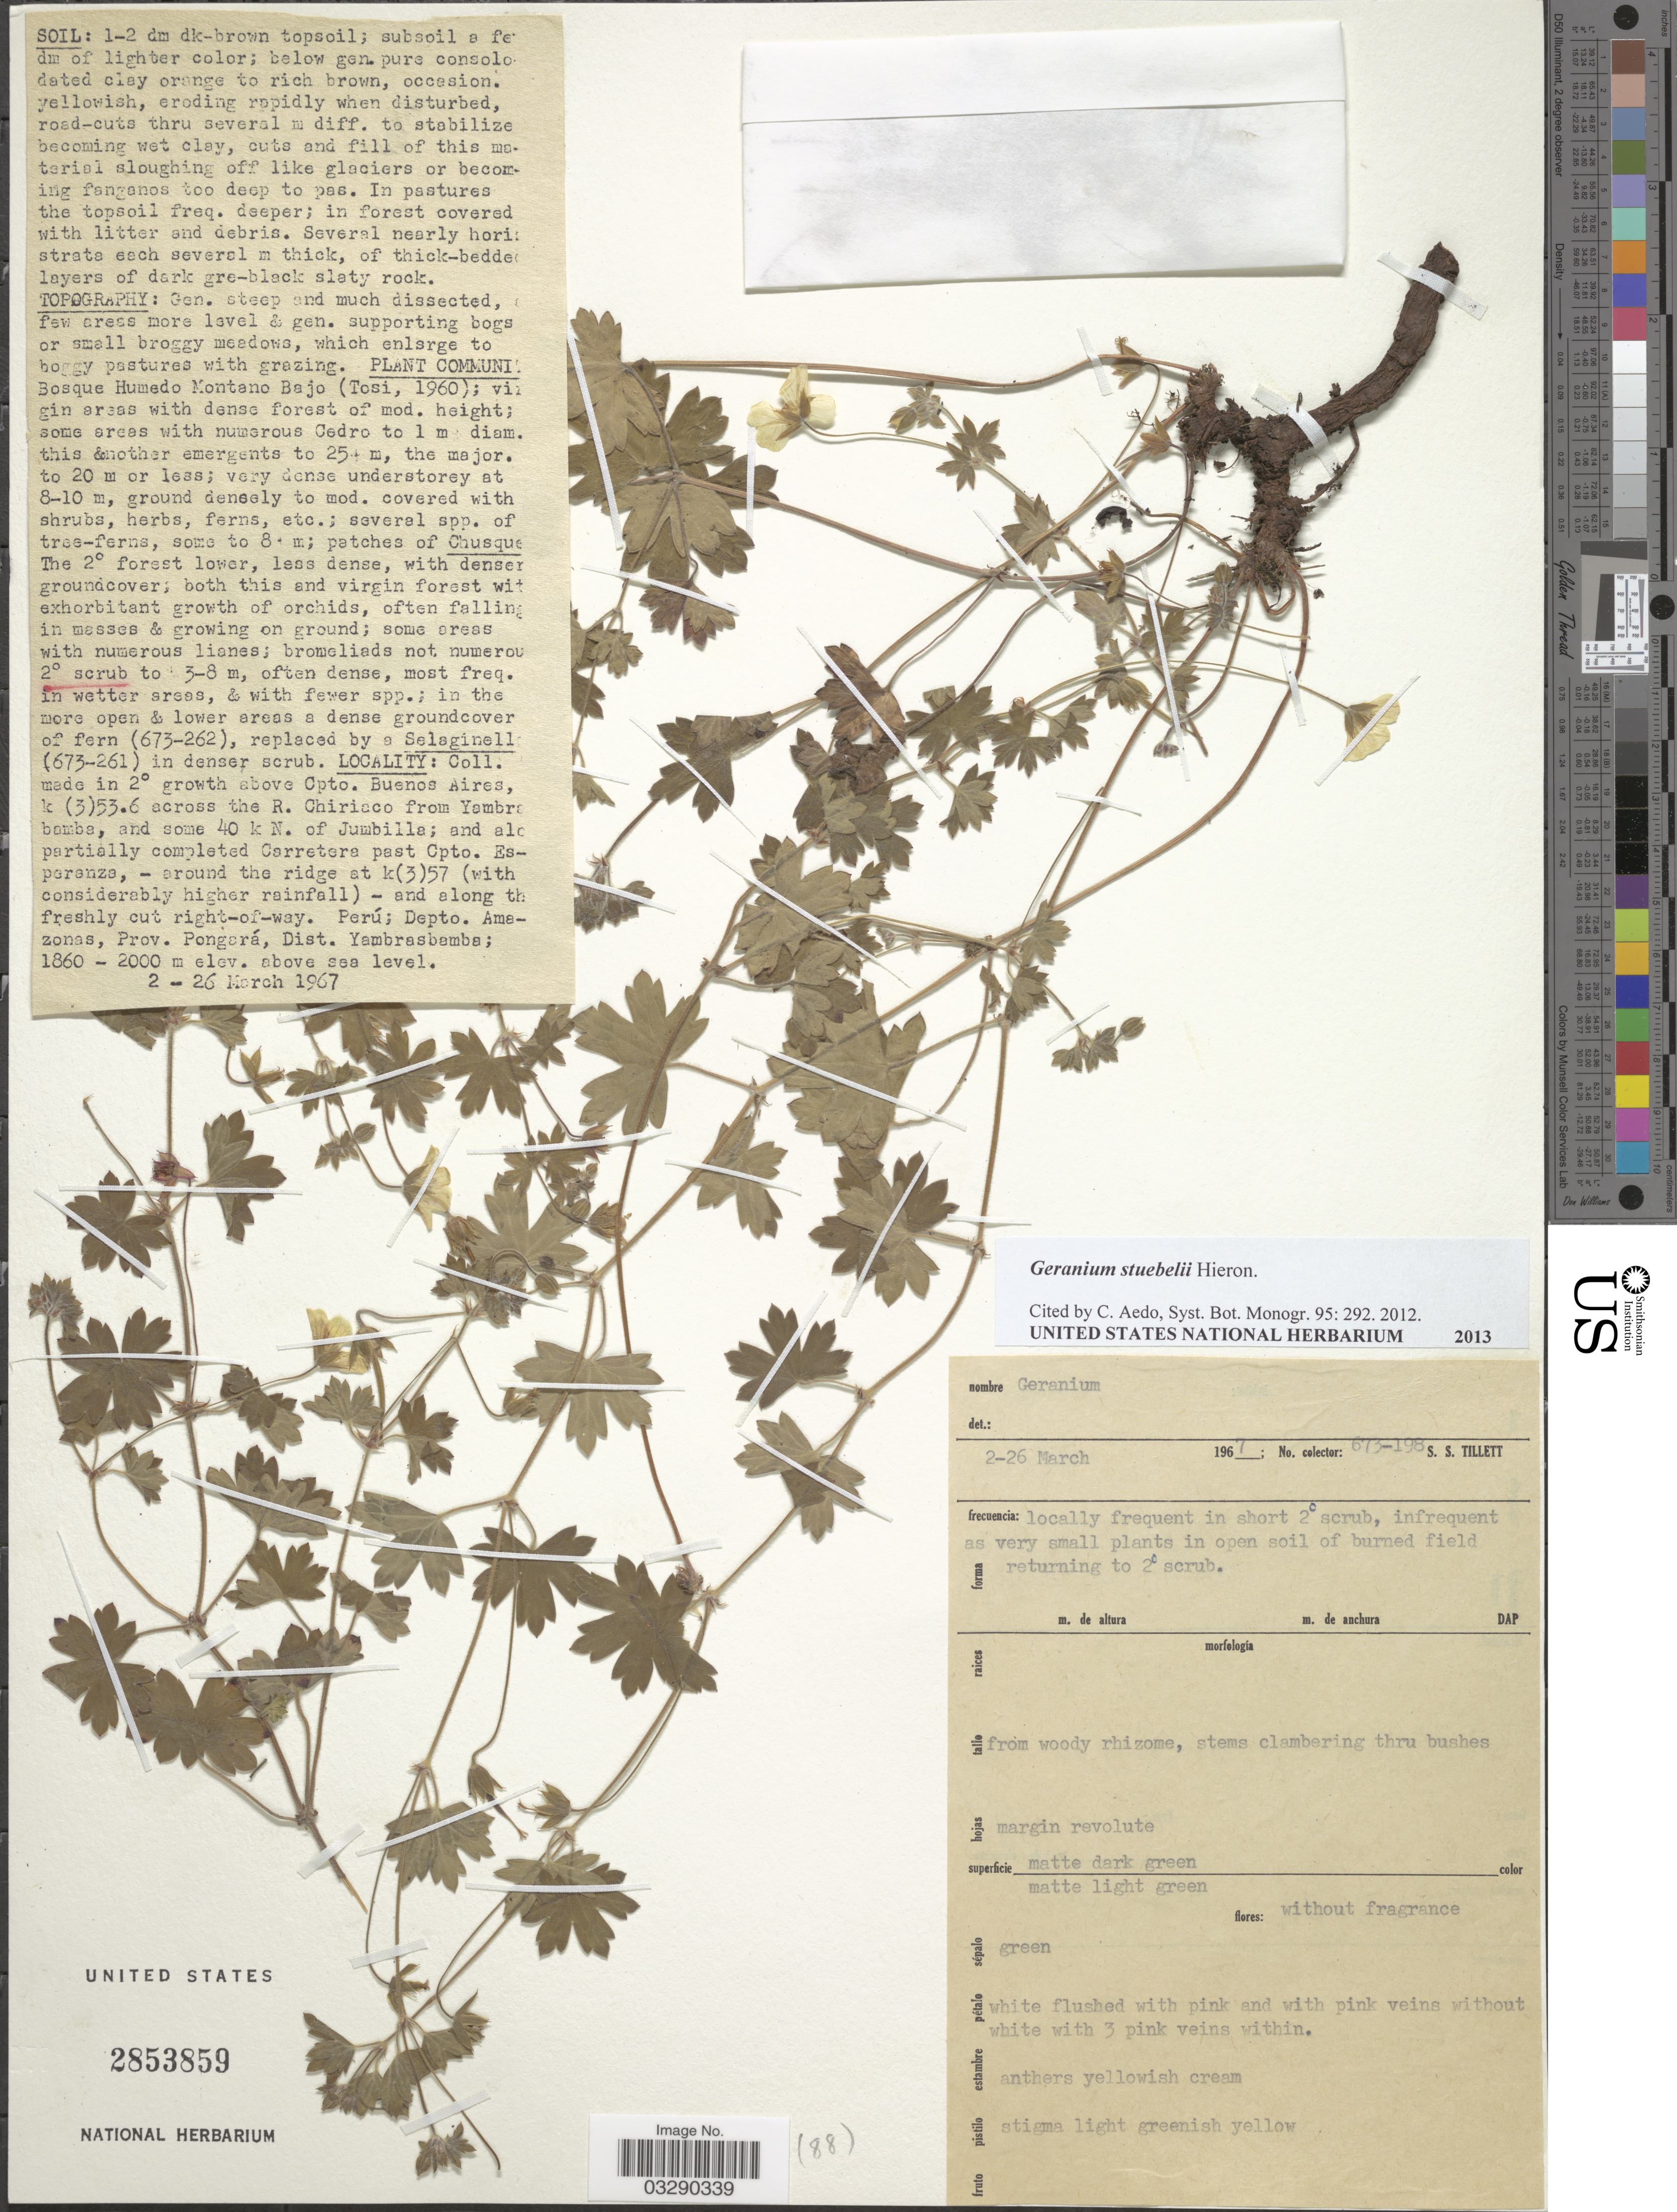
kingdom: Plantae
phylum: Tracheophyta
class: Magnoliopsida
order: Geraniales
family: Geraniaceae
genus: Geranium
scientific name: Geranium stuebelii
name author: Hieron.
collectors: S. Tillett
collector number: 673-198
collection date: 1967-03-02/1967-03-26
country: Peru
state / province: Amazonas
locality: Depto. Amazonas, Prov. Pongará, Dist. Yambrasbamba.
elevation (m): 1860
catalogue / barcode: US 2853859